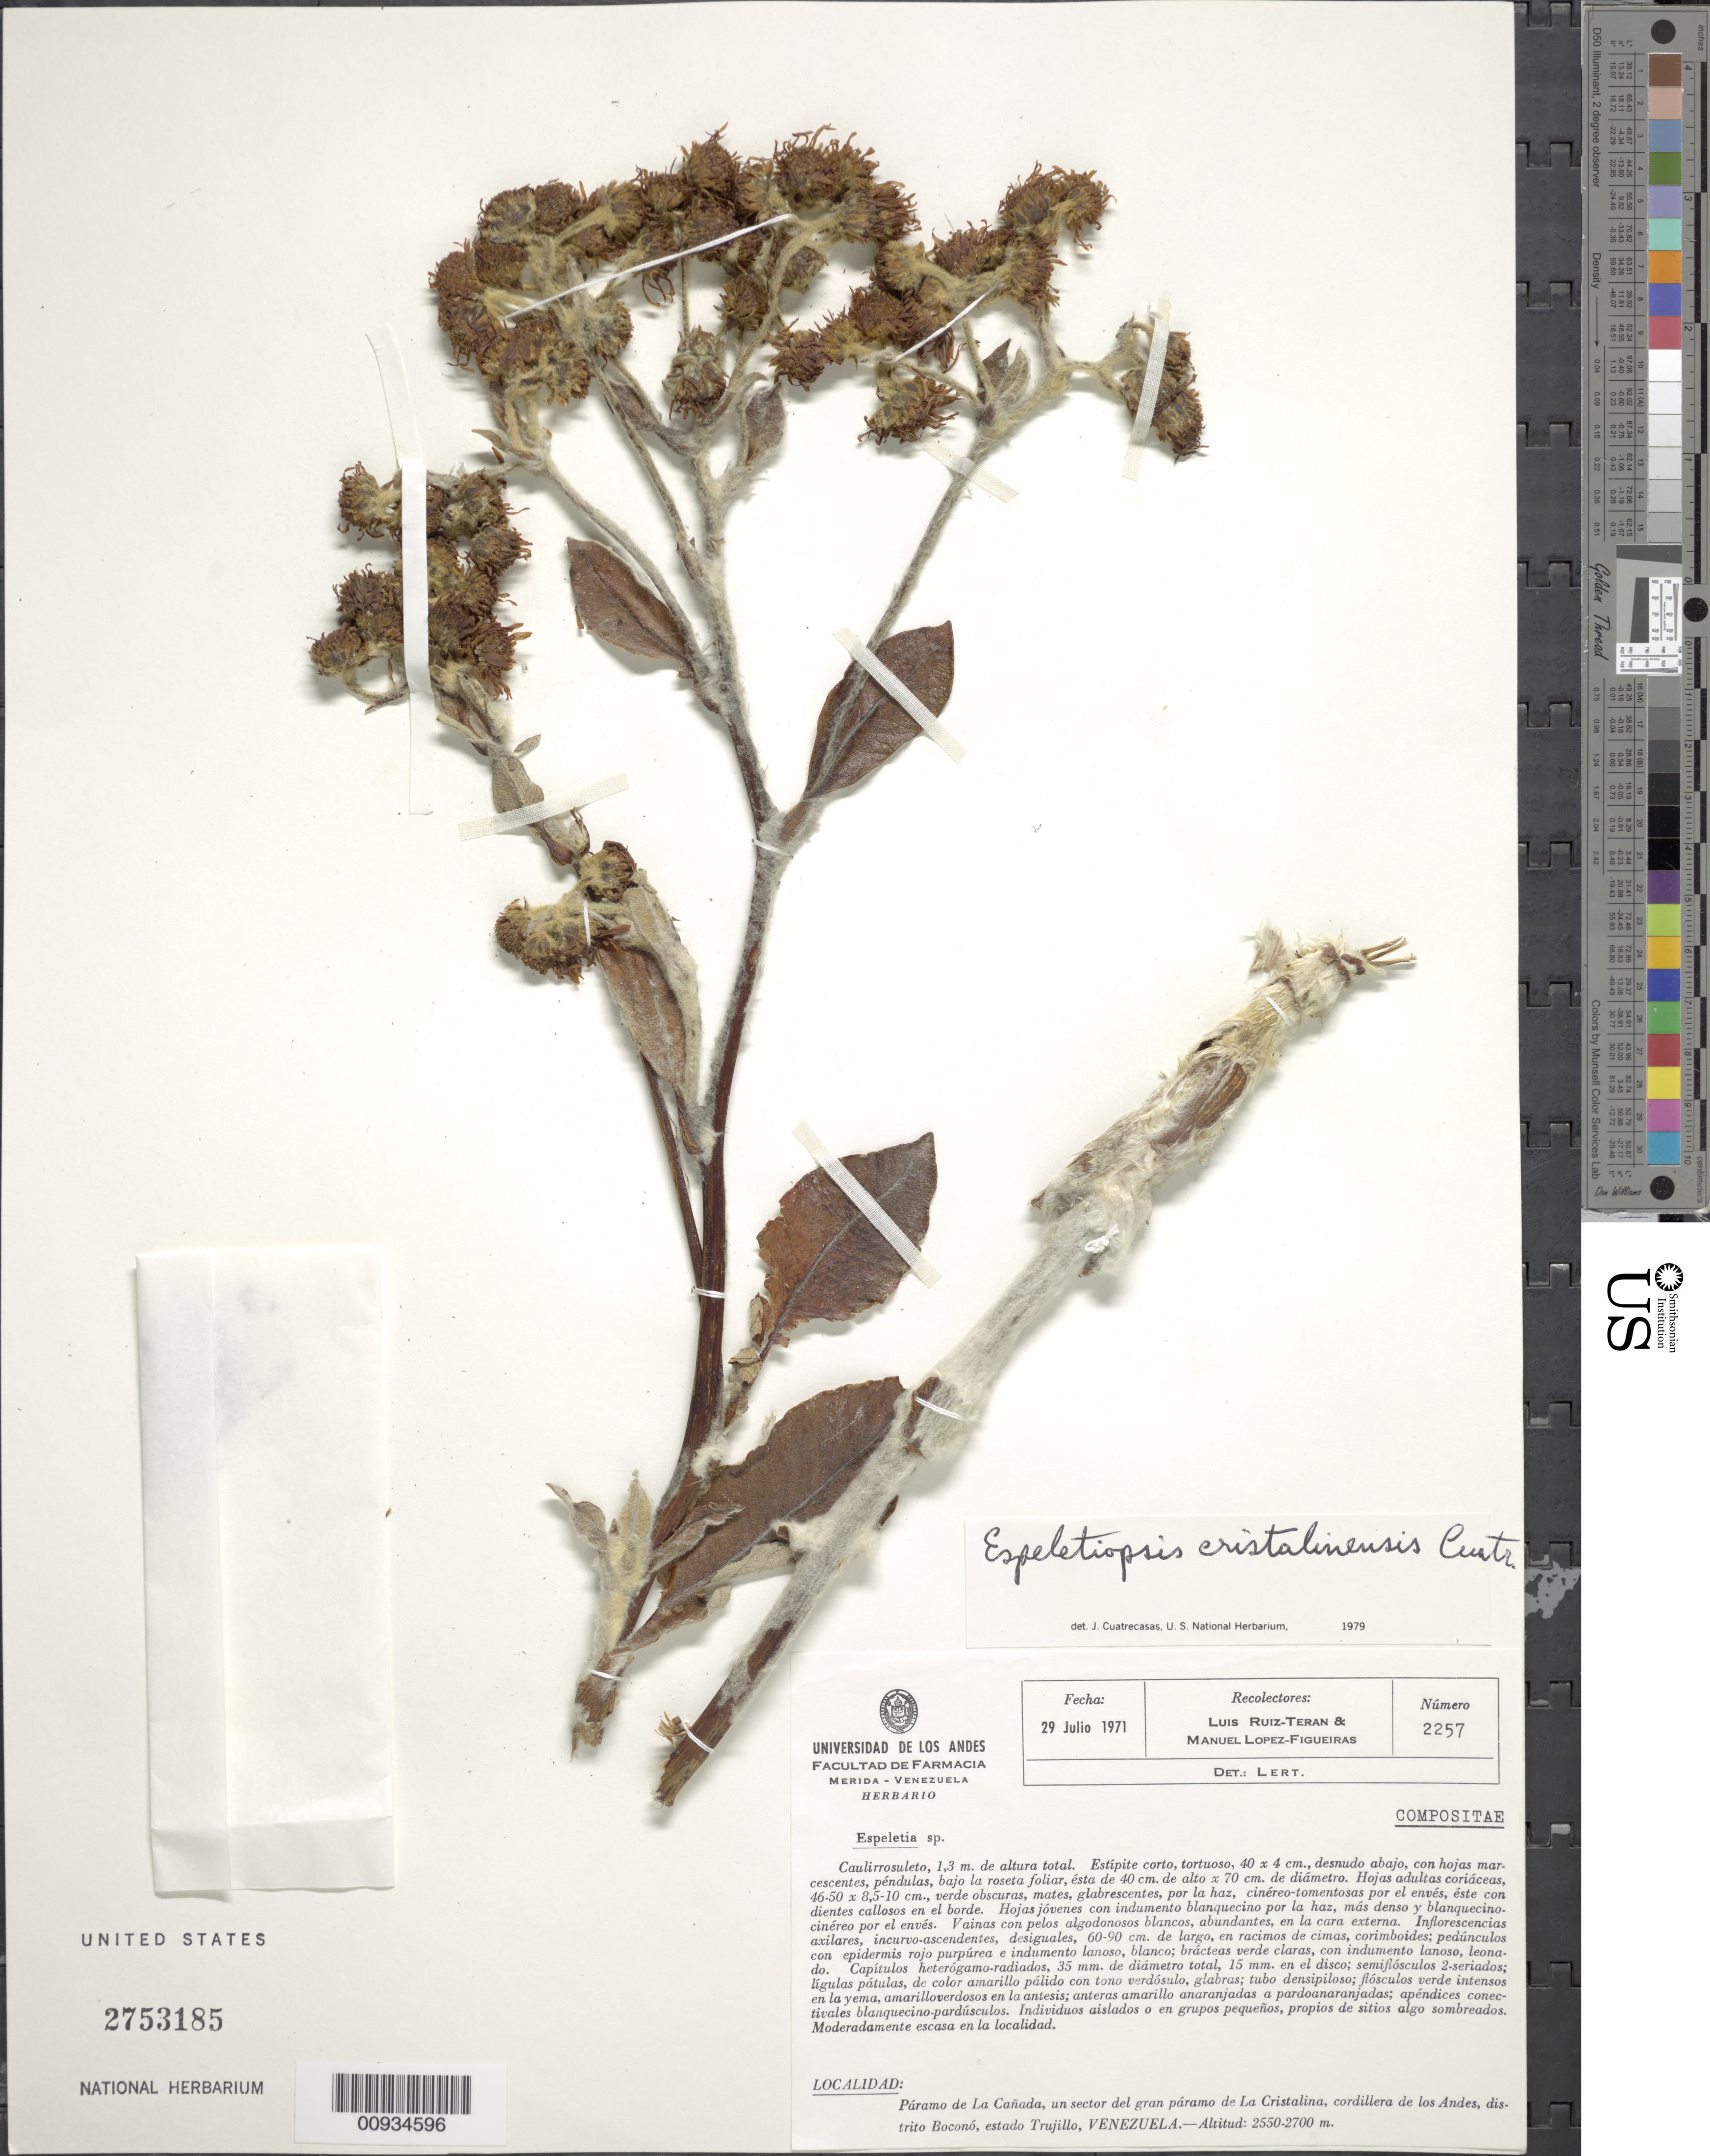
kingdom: Plantae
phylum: Tracheophyta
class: Magnoliopsida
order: Asterales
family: Asteraceae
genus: Espeletiopsis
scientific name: Espeletiopsis cristalinensis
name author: (Cuatrec.) Cuatrec.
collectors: L. E. Ruíz-Terán & M. López Figueiras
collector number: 2257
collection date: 1971-07-29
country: Venezuela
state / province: Trujillo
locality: Paramo de La Cañada, un sector del gran paramo de La Cristalina, cordillera de los Andes, distrito Bocono, estado Trujillo,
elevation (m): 2550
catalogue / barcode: US 2753185